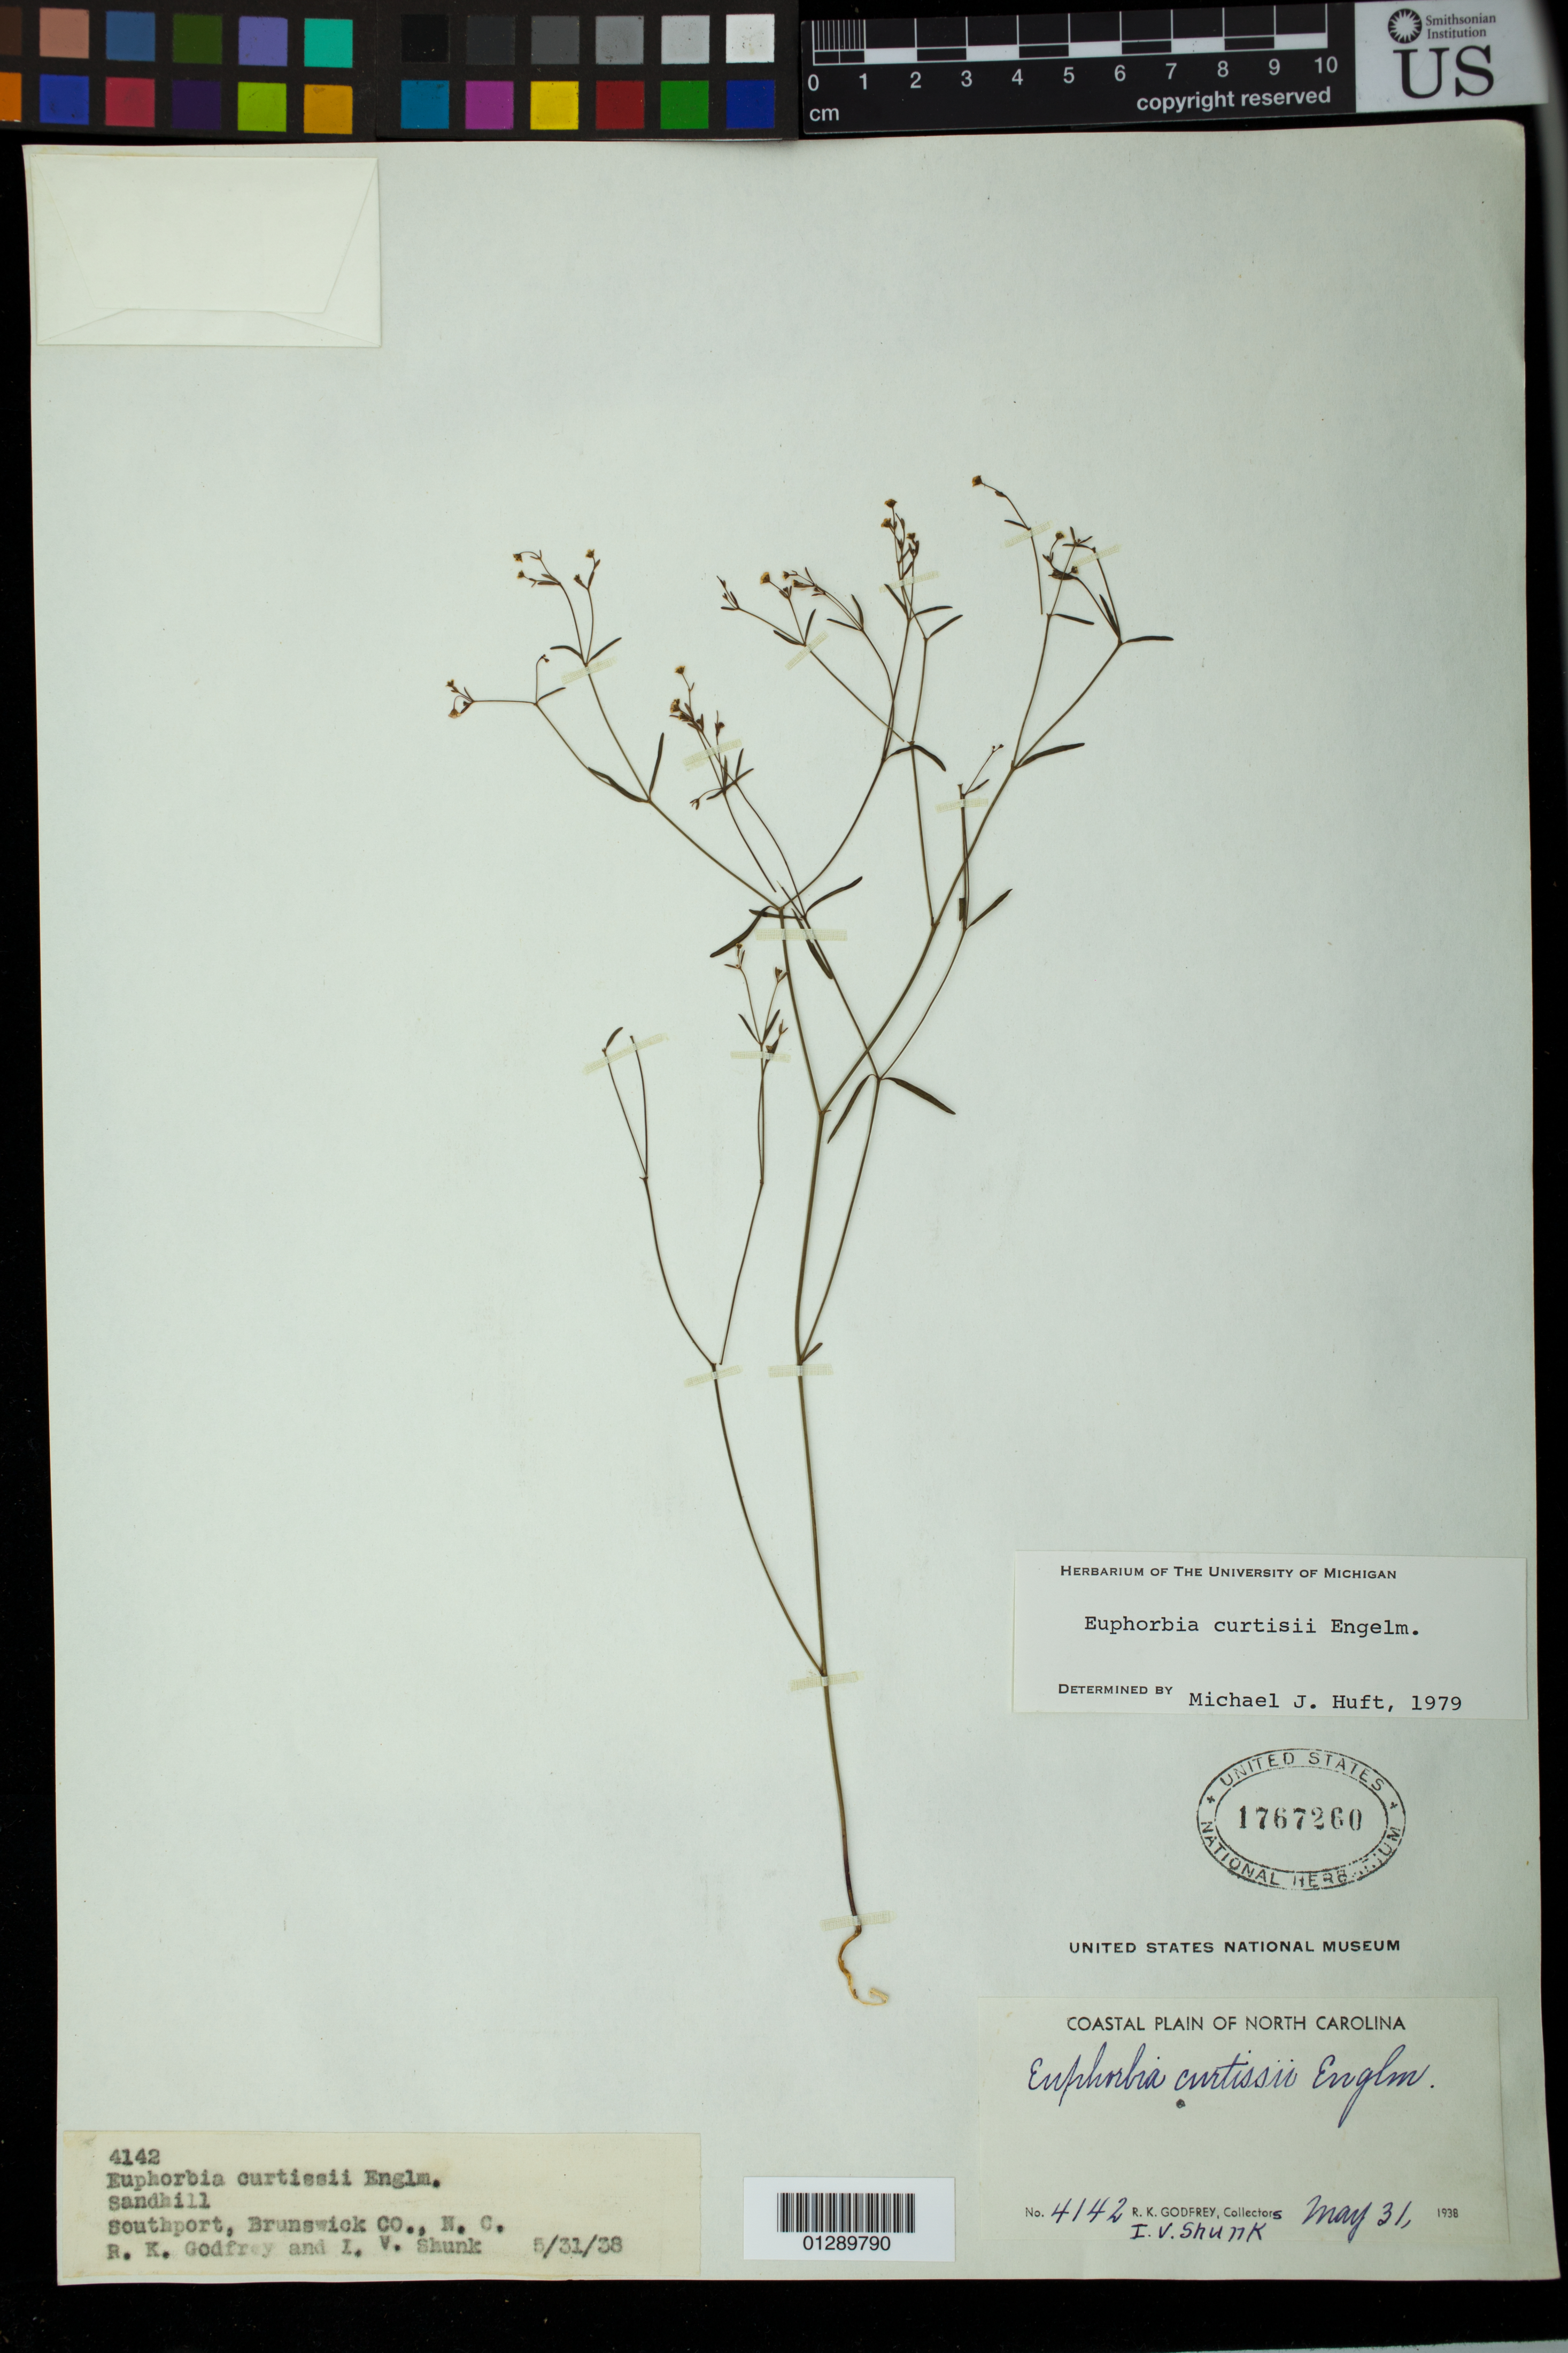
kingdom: Plantae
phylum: Tracheophyta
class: Magnoliopsida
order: Malpighiales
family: Euphorbiaceae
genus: Euphorbia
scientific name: Euphorbia curtisii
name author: Engelm.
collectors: R. K. Godfrey & I. Shunk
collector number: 4142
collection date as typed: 31 May 1938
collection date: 1938-05-31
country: United States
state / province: North Carolina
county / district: Brunswick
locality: Southport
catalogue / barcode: US 1767260